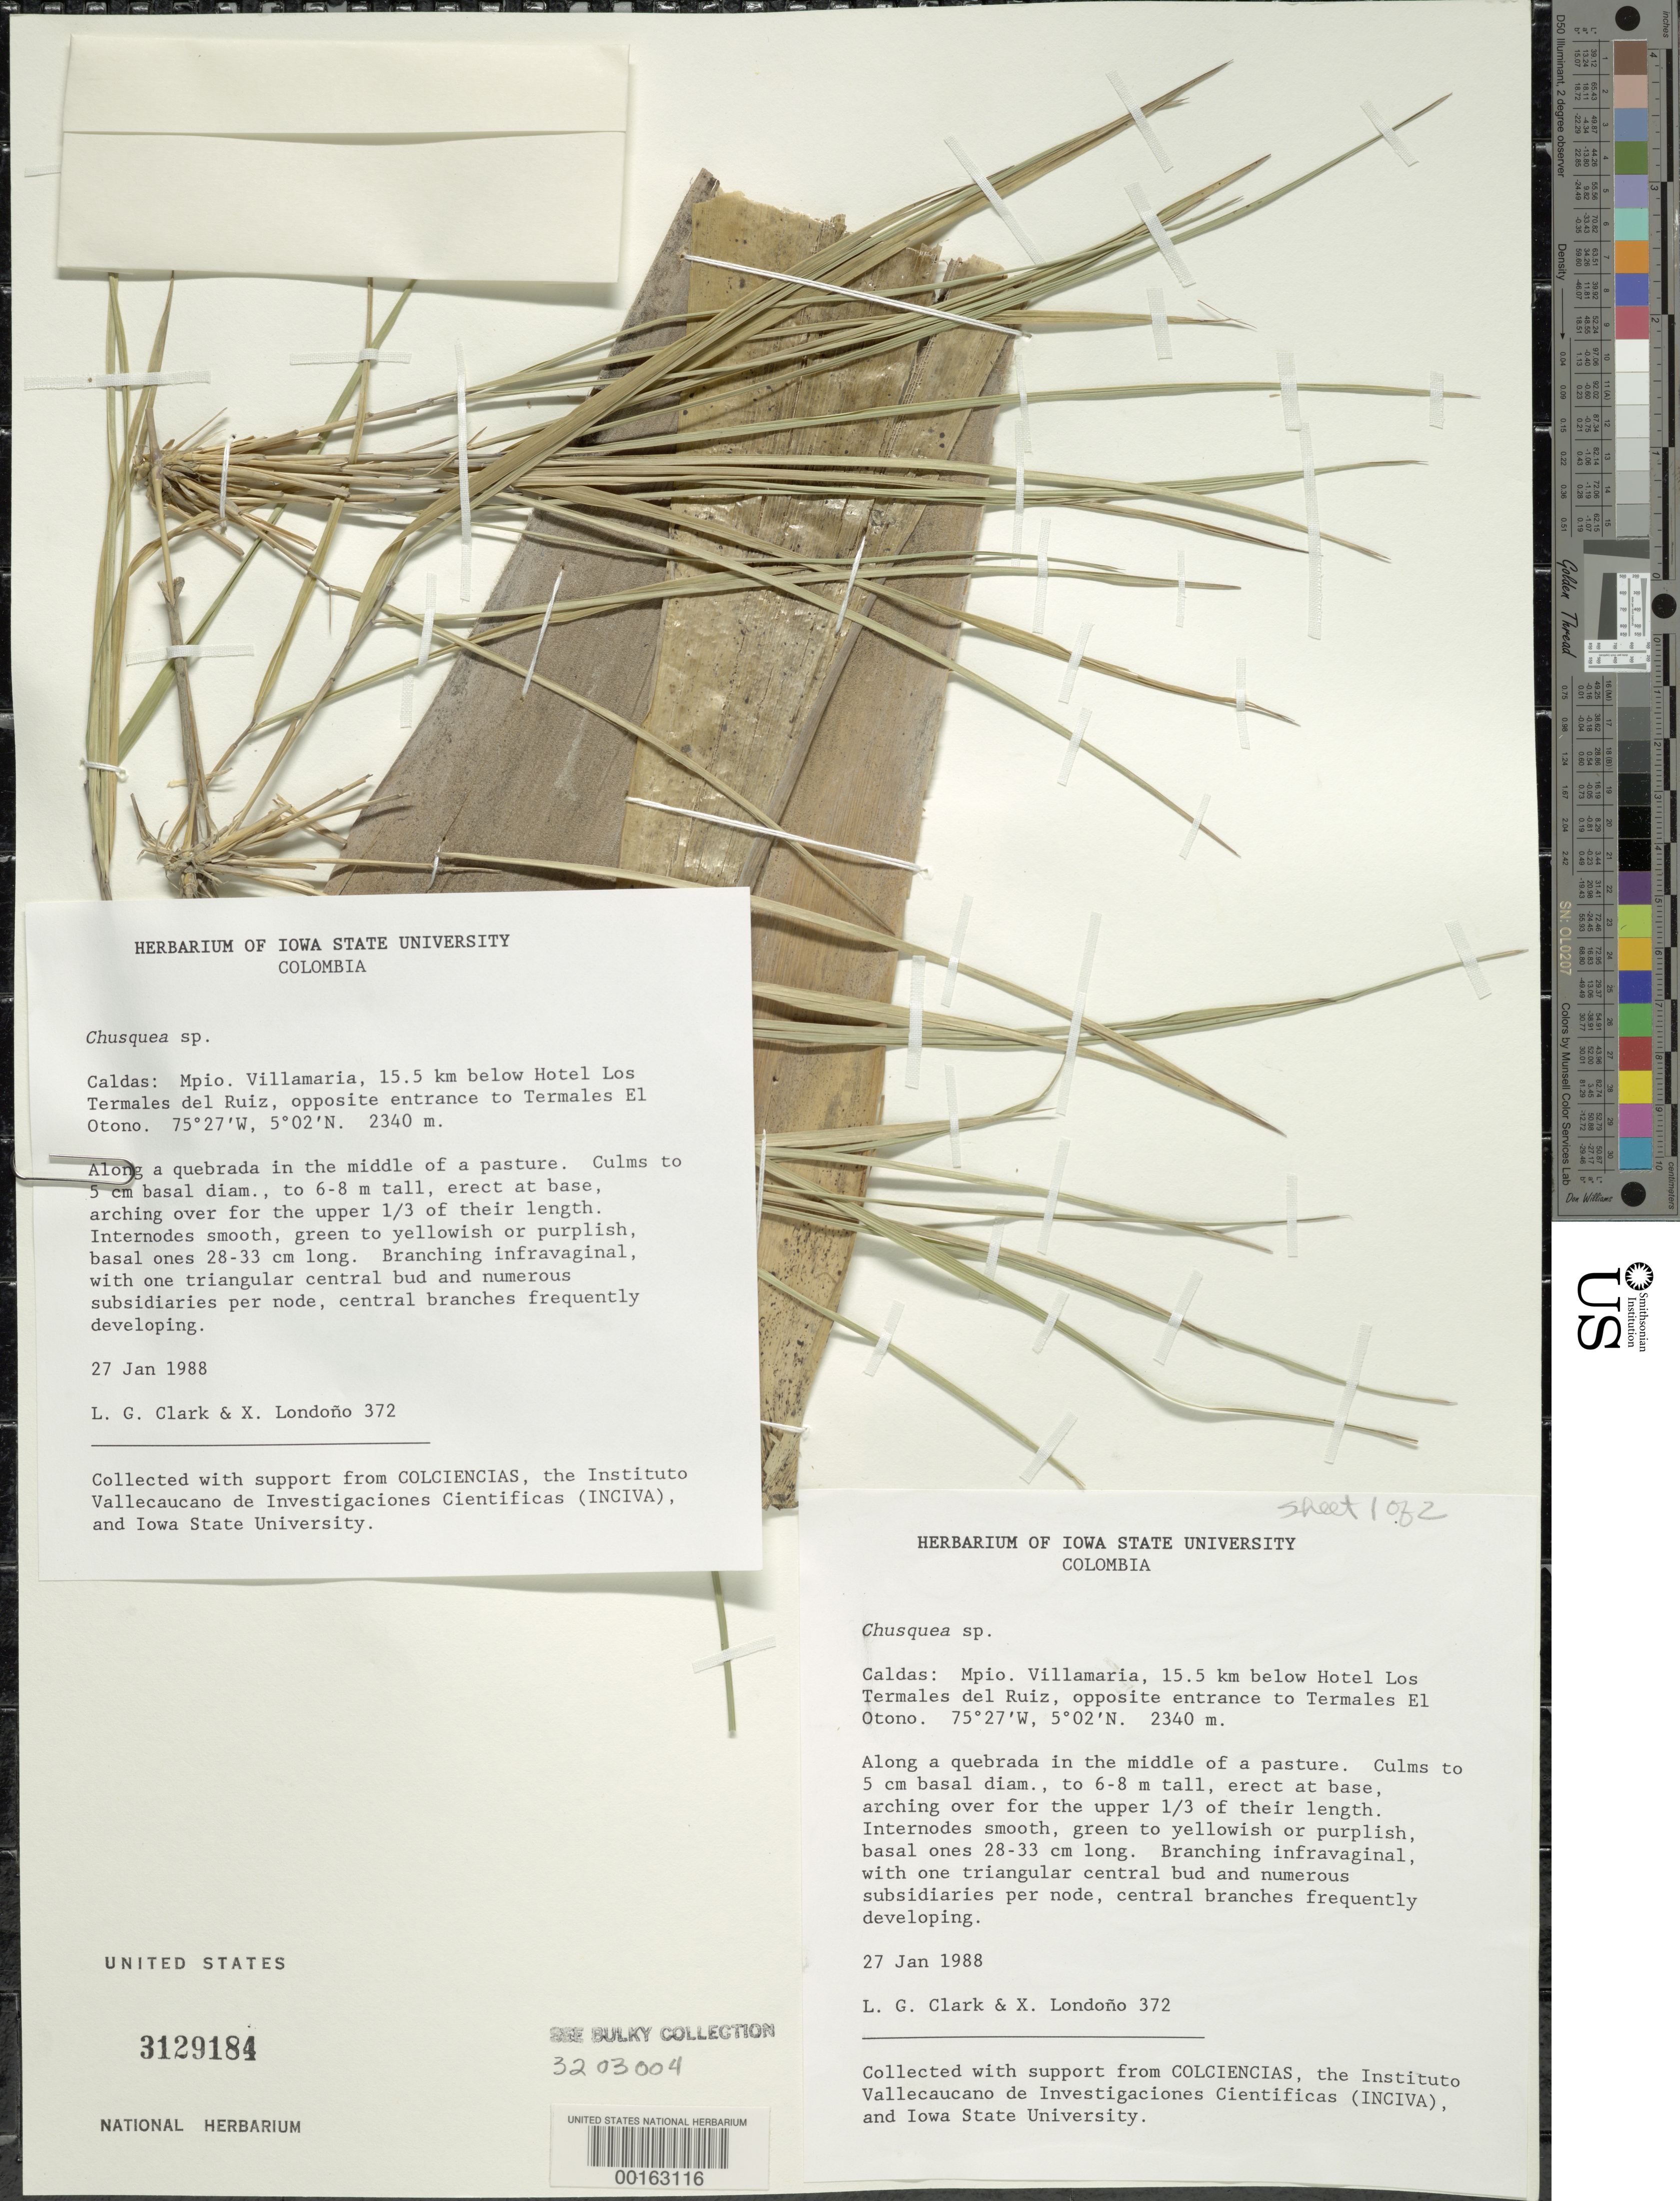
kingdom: Plantae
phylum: Tracheophyta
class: Liliopsida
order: Poales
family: Poaceae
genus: Chusquea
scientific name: Chusquea sp.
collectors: L. G. Clark & X. Londoño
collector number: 372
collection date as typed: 27 Jan 1988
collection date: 1988-01-27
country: Colombia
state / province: Caldas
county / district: Villamaría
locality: Mun. VillaMaria, 15.5 km below Hotel Los Termales del Ruiz, opposite entrance to Termales El Otono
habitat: Along a quebrada in middle of a pasture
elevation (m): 2340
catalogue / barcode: US 3129184